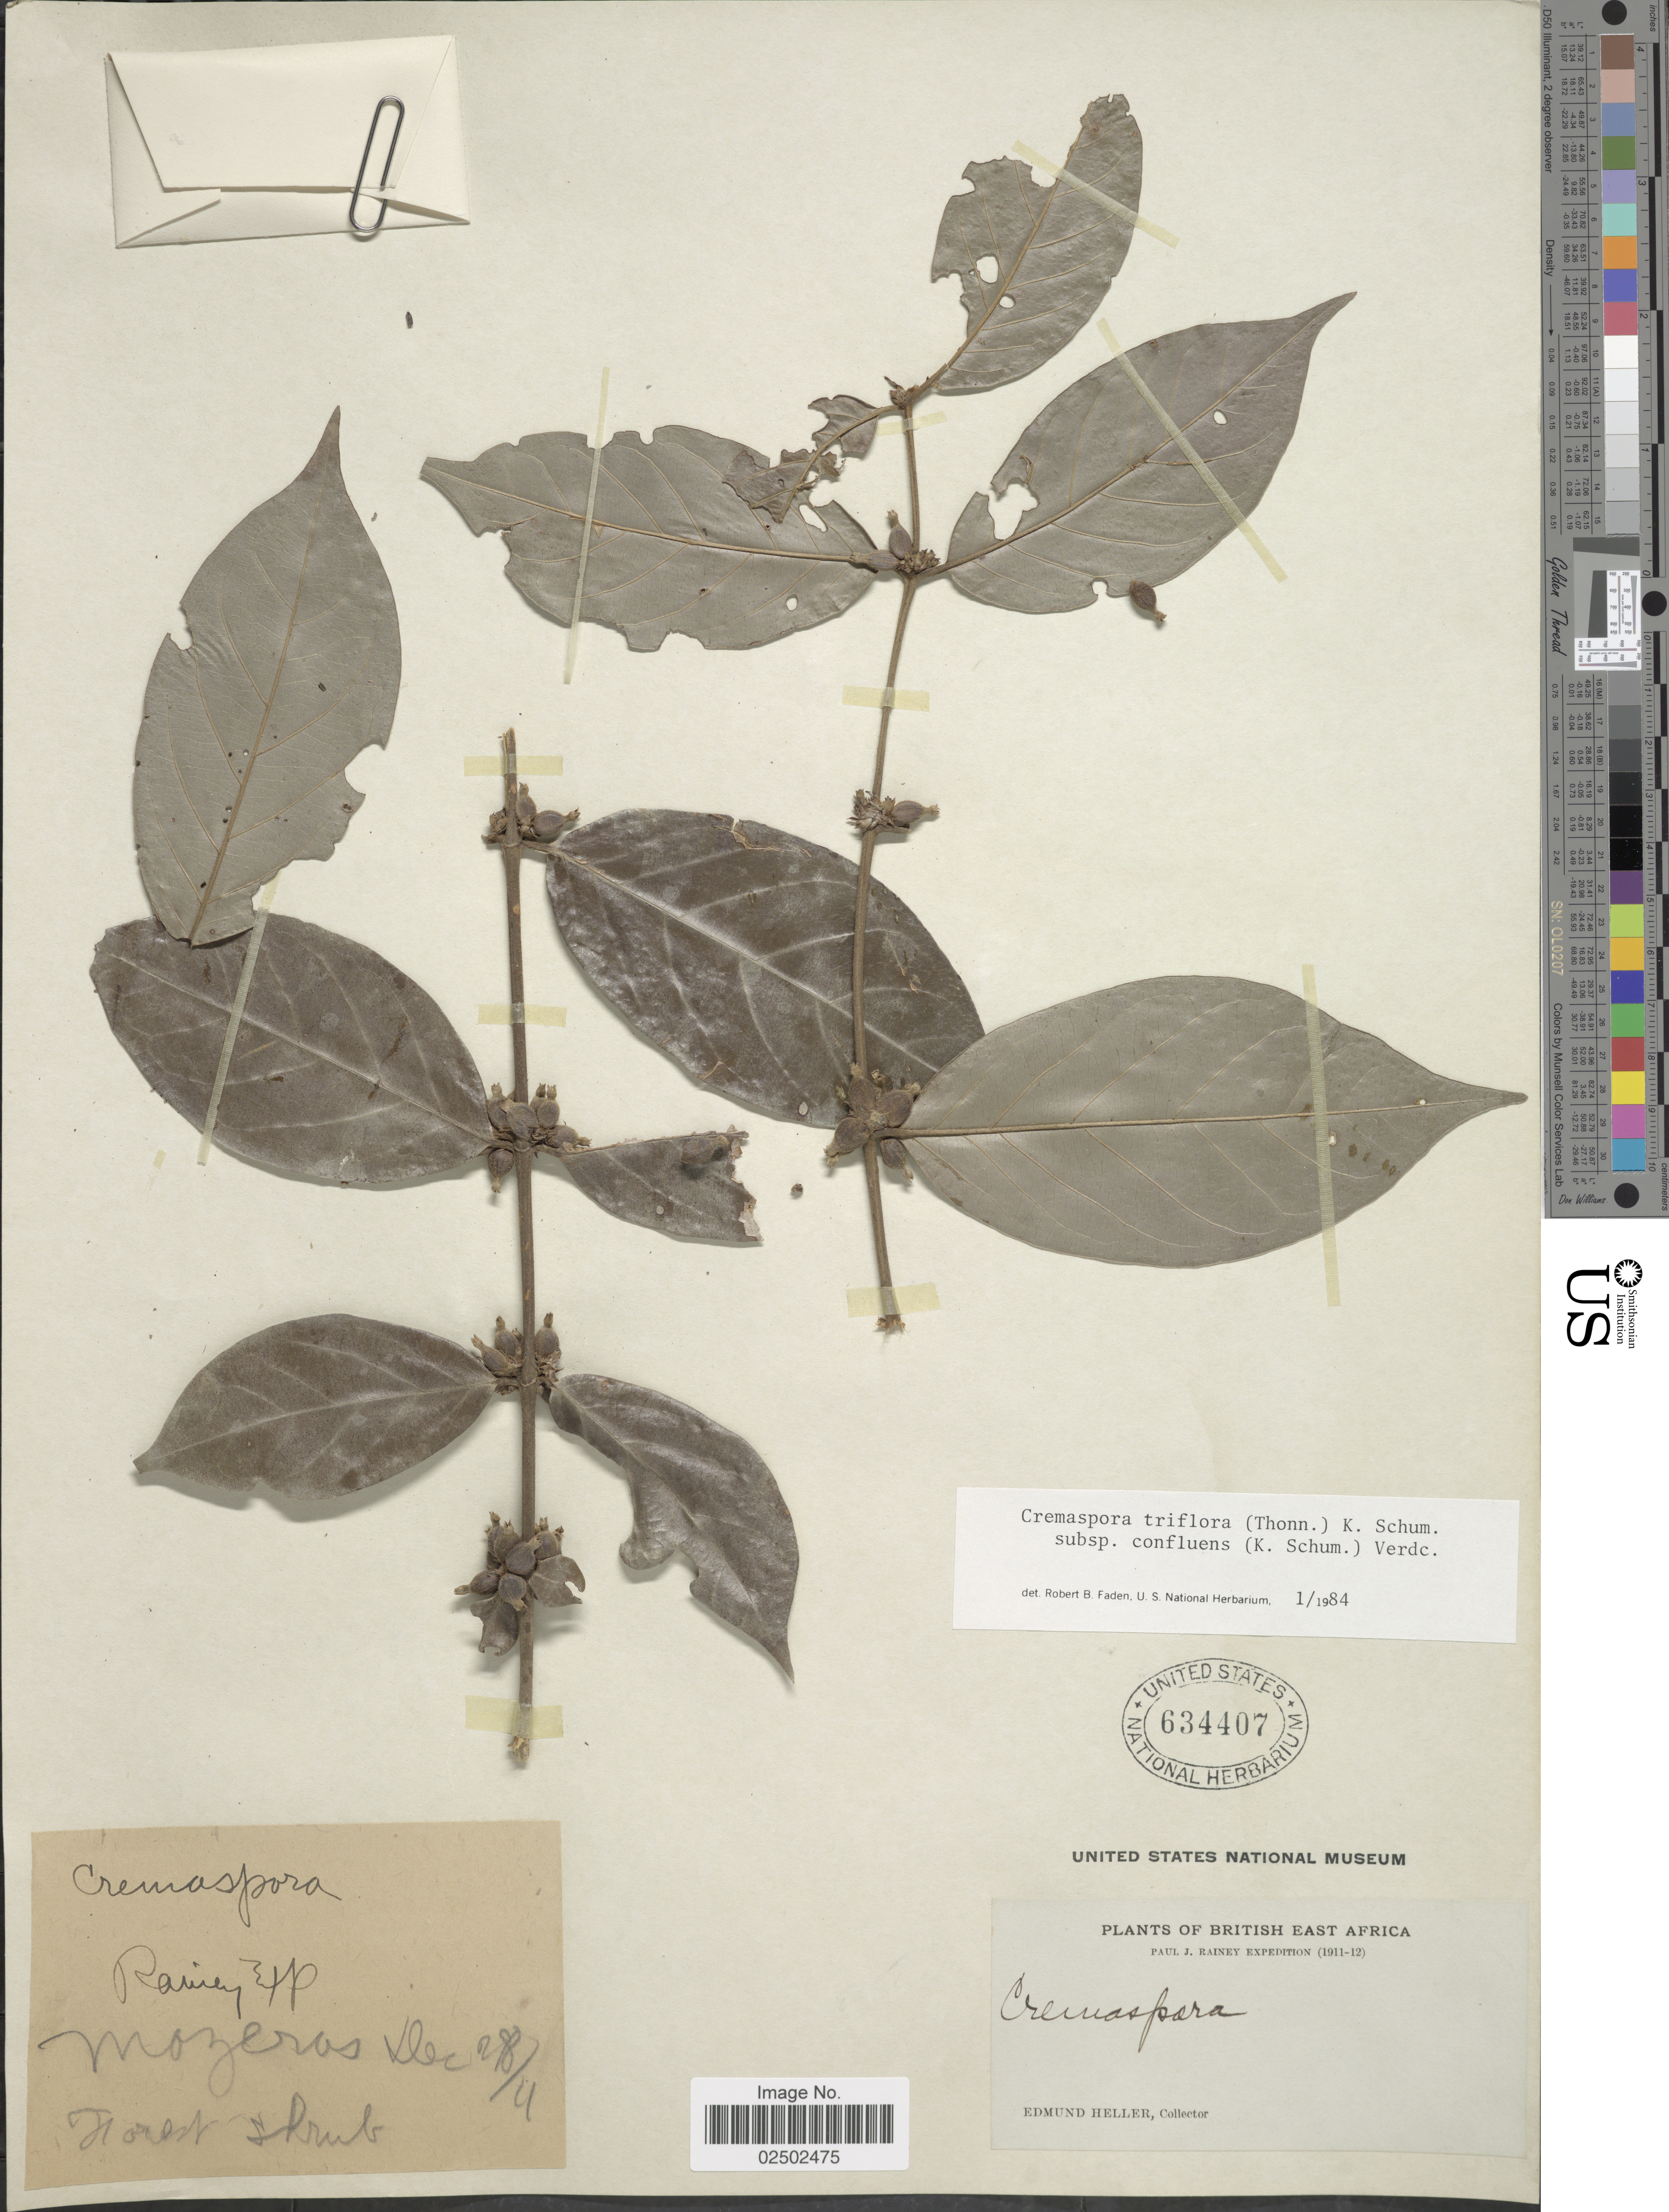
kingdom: Plantae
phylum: Tracheophyta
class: Magnoliopsida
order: Gentianales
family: Rubiaceae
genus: Cremaspora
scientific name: Cremaspora triflora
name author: K. Schum.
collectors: E. Heller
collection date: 1911-12-28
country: Kenya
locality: British East Africa. Mozeras [interpreted]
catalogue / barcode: US 634407